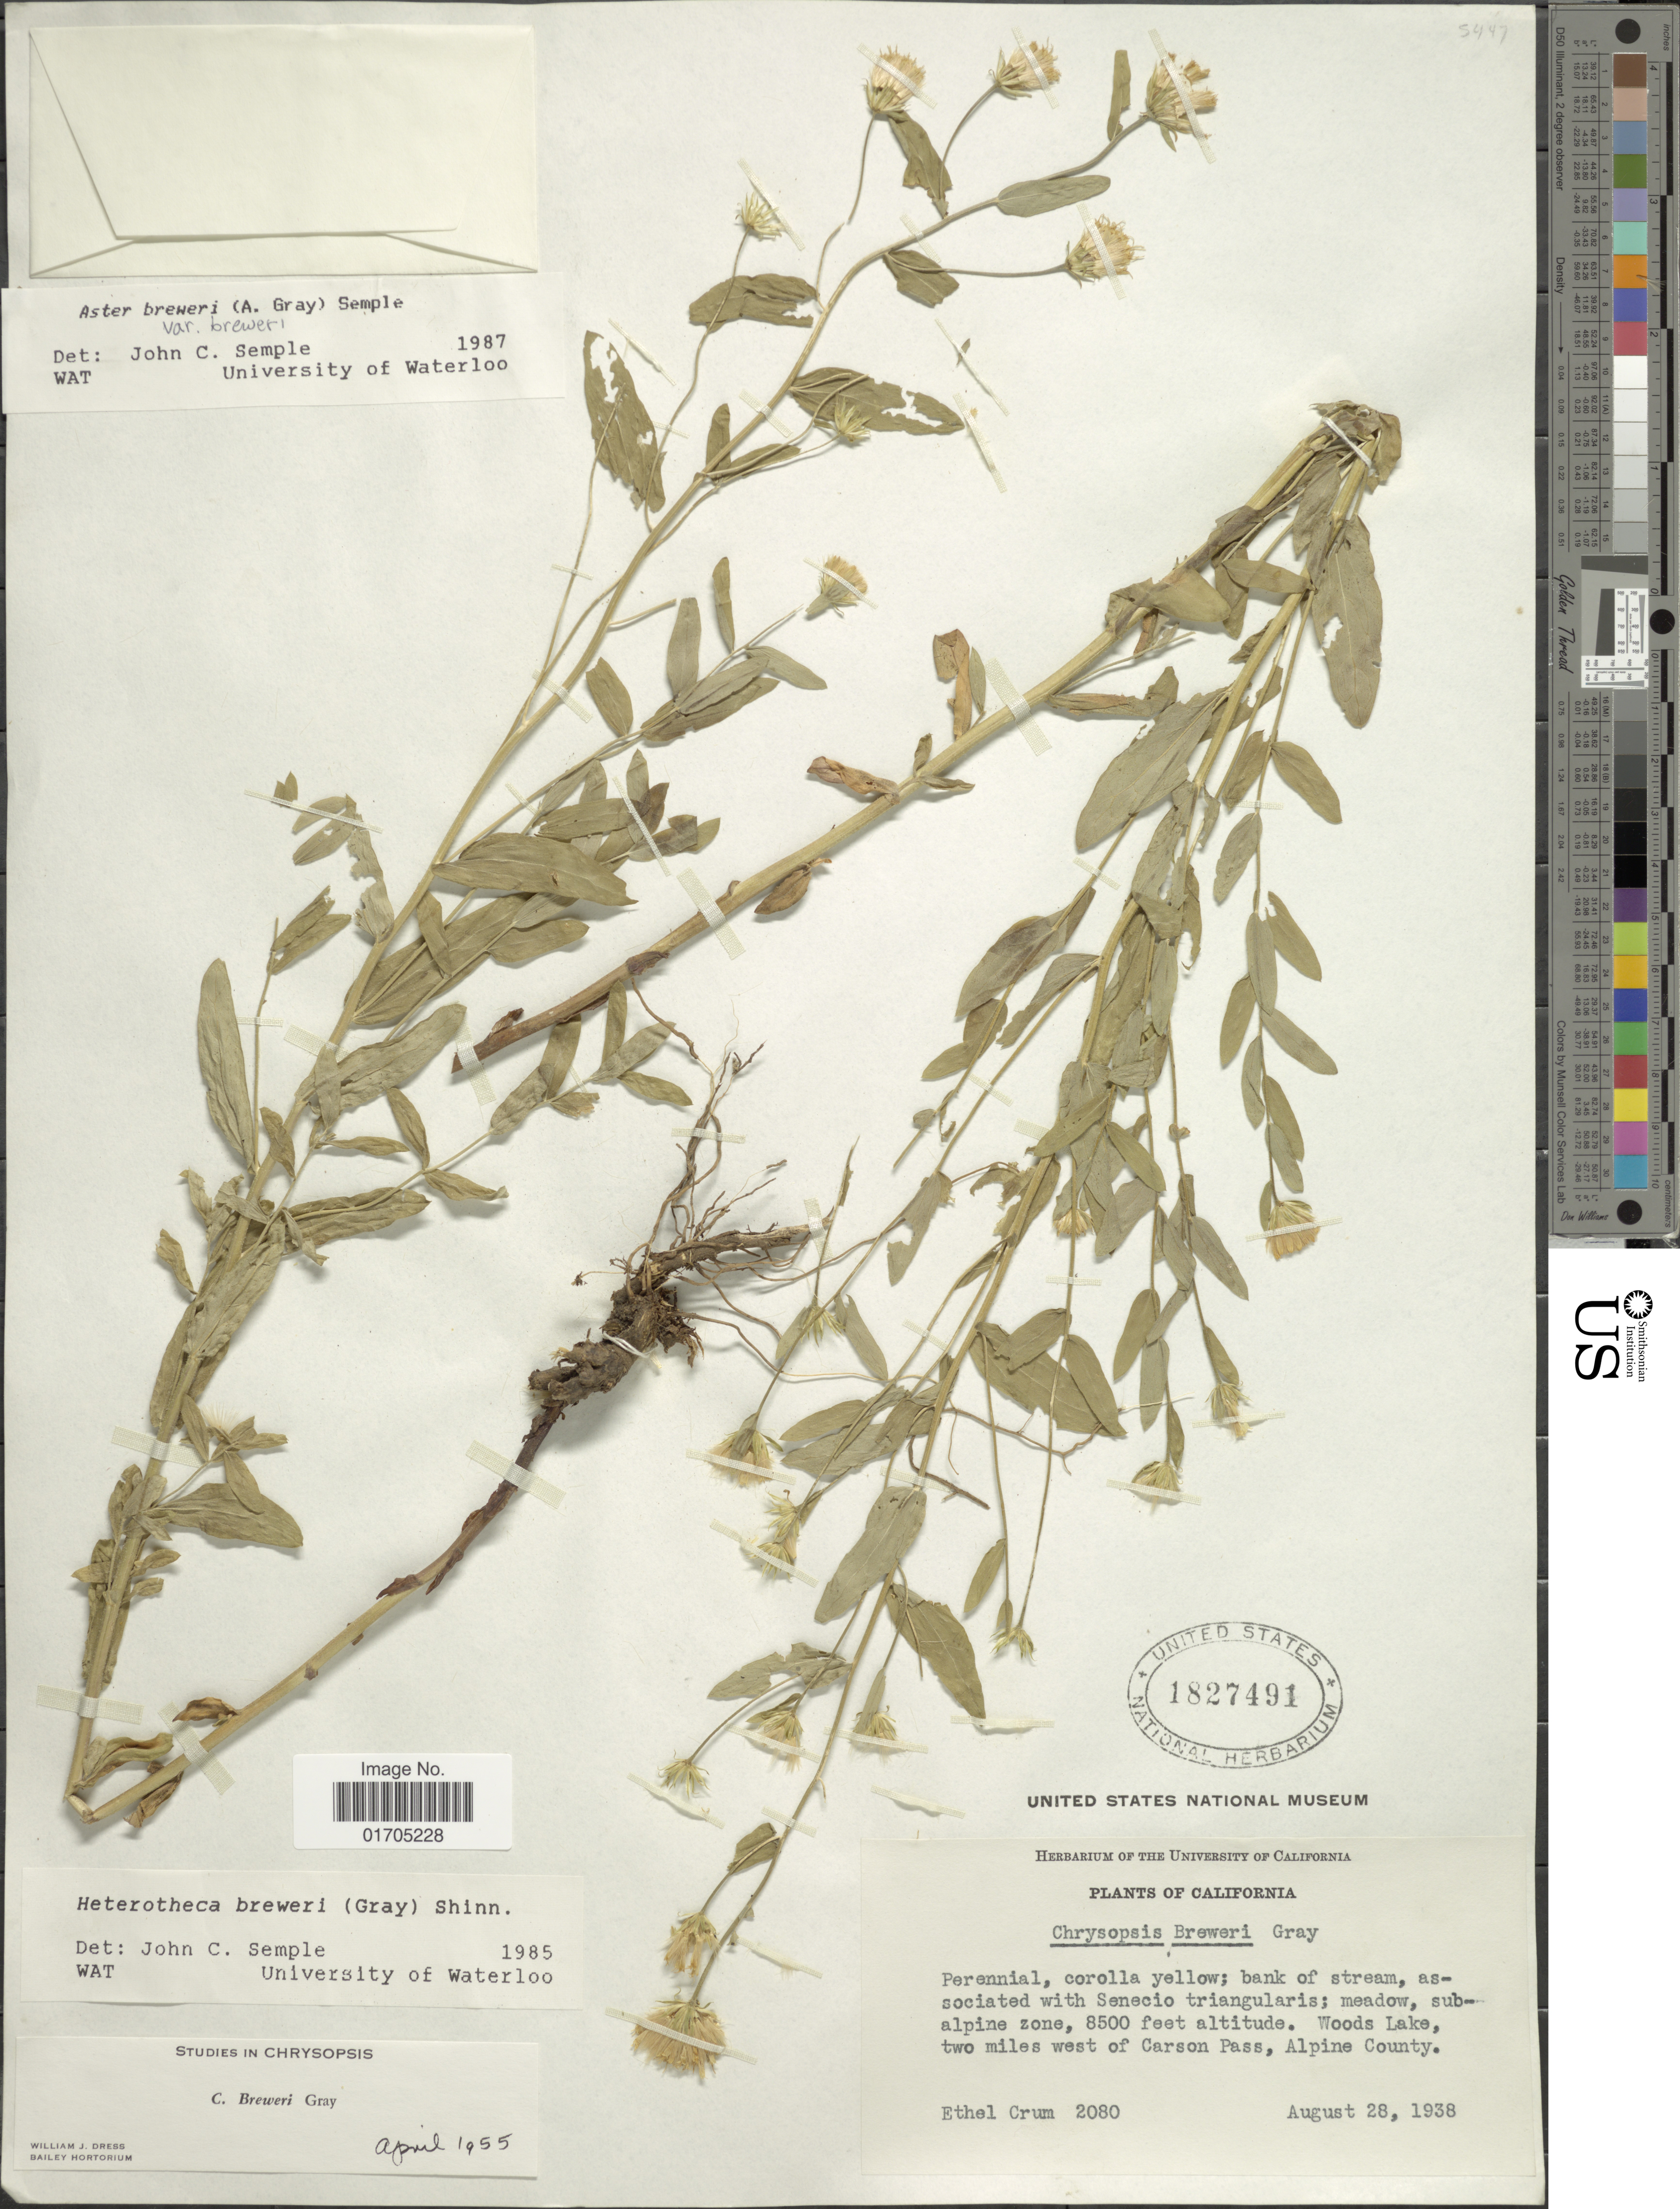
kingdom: Plantae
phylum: Tracheophyta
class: Magnoliopsida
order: Asterales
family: Asteraceae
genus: Eucephalus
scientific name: Eucephalus breweri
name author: (A. Gray) G.L. Nesom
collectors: E. K. Crum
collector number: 2080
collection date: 1938-08-28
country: United States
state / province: California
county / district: Alpine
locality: Woods Lake, two miles west of Carson Pass, Alpine County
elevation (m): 2591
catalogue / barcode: US 1827491